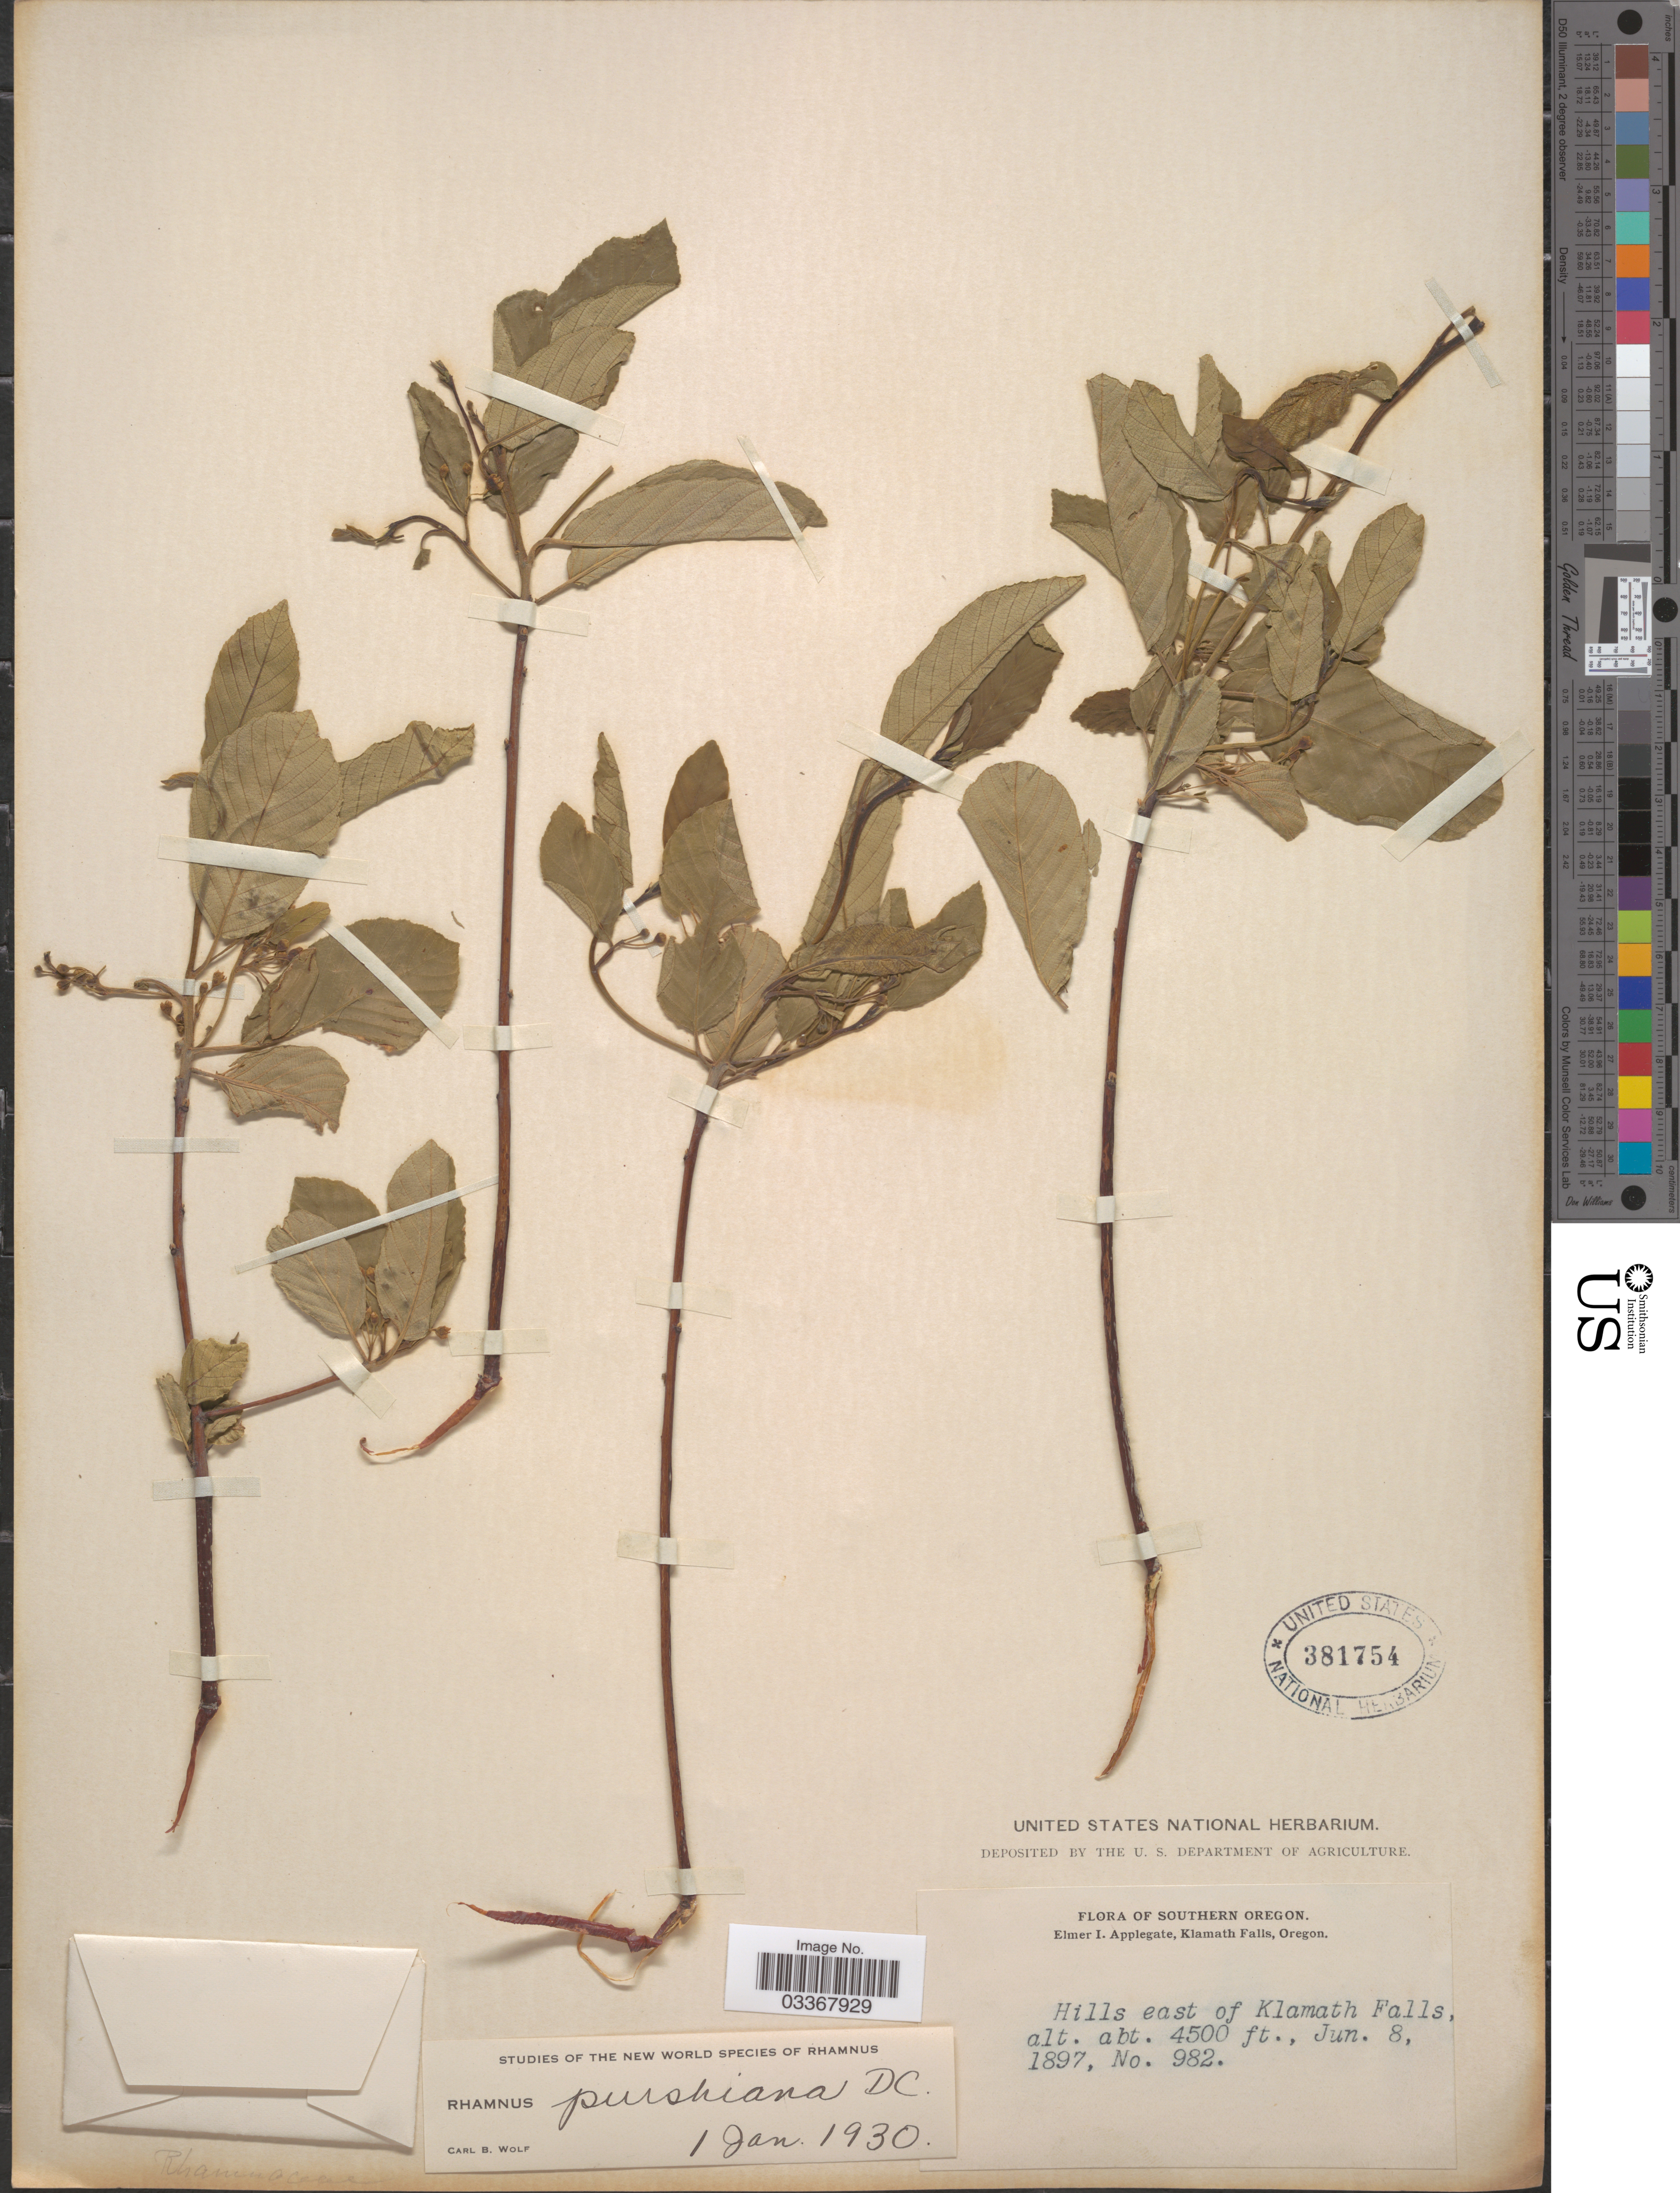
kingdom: Plantae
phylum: Tracheophyta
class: Magnoliopsida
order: Rosales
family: Rhamnaceae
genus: Frangula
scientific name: Frangula purshiana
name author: (DC.) A. Gray ex J.G. Cooper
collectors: E. I. Applegate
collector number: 982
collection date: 1897-06-08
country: United States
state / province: Oregon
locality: Southern Oregon, Hills east of Klamath Falls.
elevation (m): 1372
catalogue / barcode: US 381754